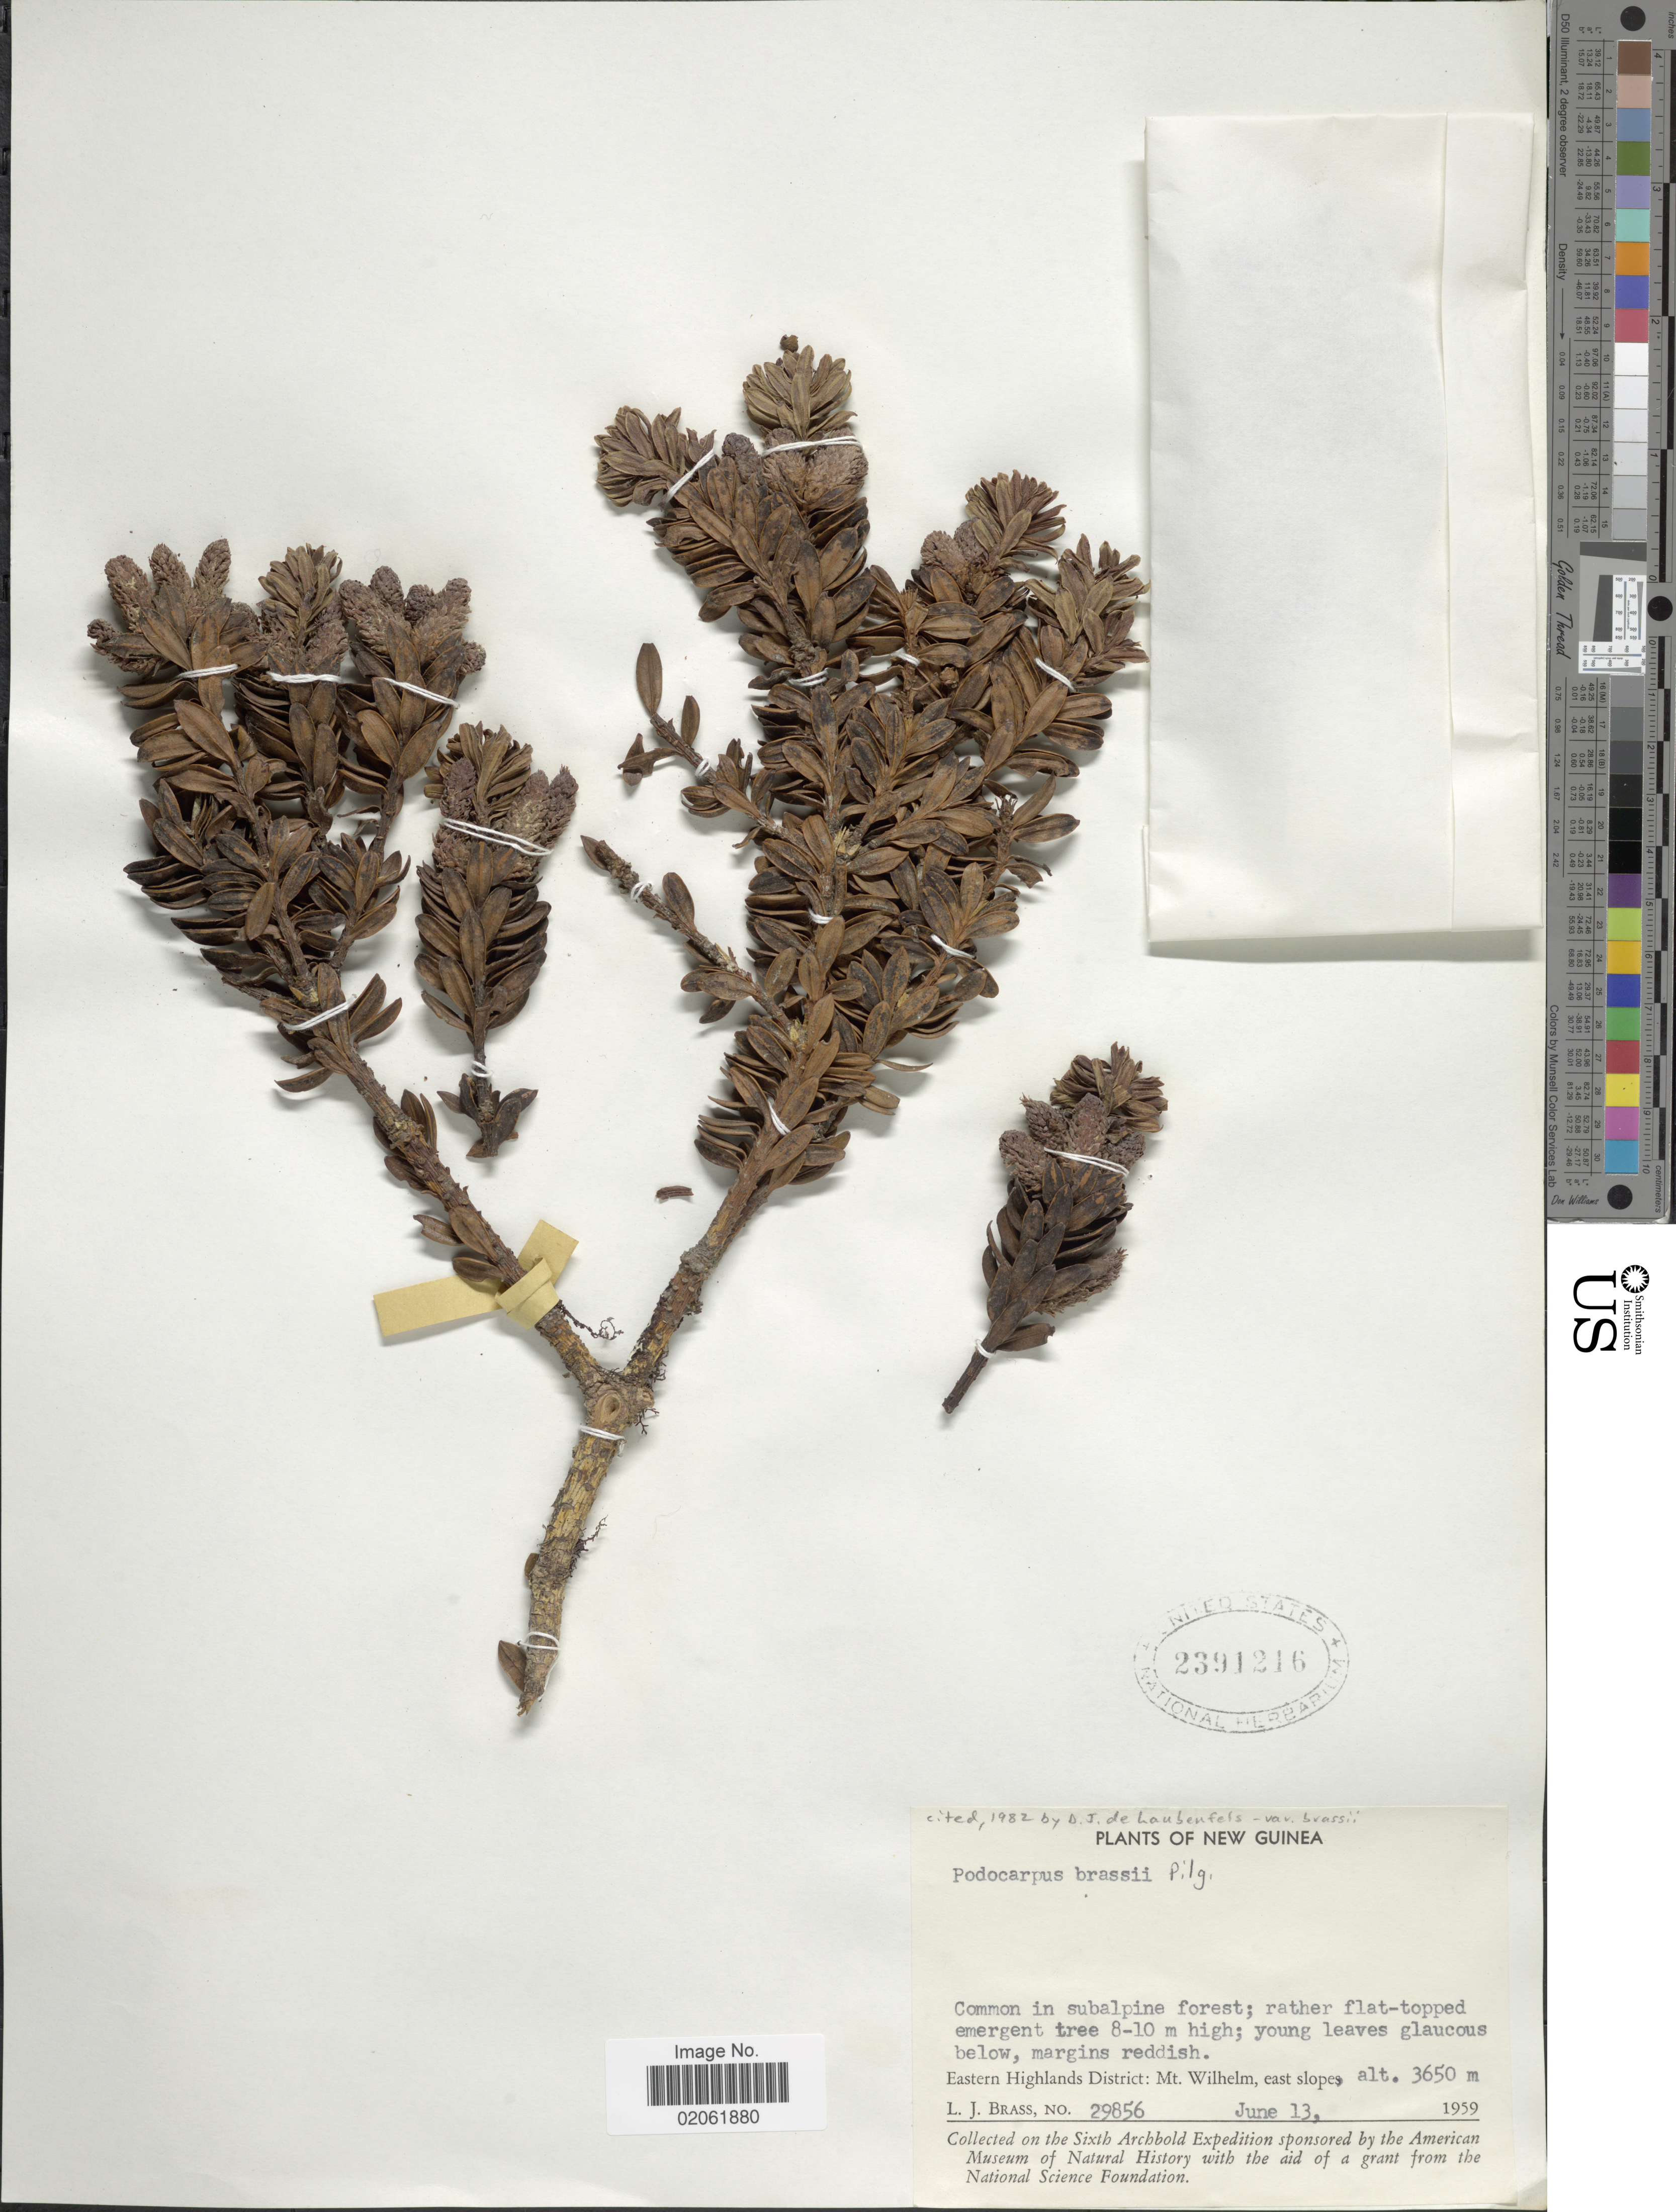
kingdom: Plantae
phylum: Tracheophyta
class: Pinopsida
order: Pinales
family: Podocarpaceae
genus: Podocarpus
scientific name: Podocarpus brassii var. brassii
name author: Pilg.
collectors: L. J. Brass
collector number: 29856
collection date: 1959-06-13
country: Papua New Guinea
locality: New Guinea. Eastern Highlands District: Mt. Wilhelm,east slope.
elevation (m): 3650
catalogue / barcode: US 2391216